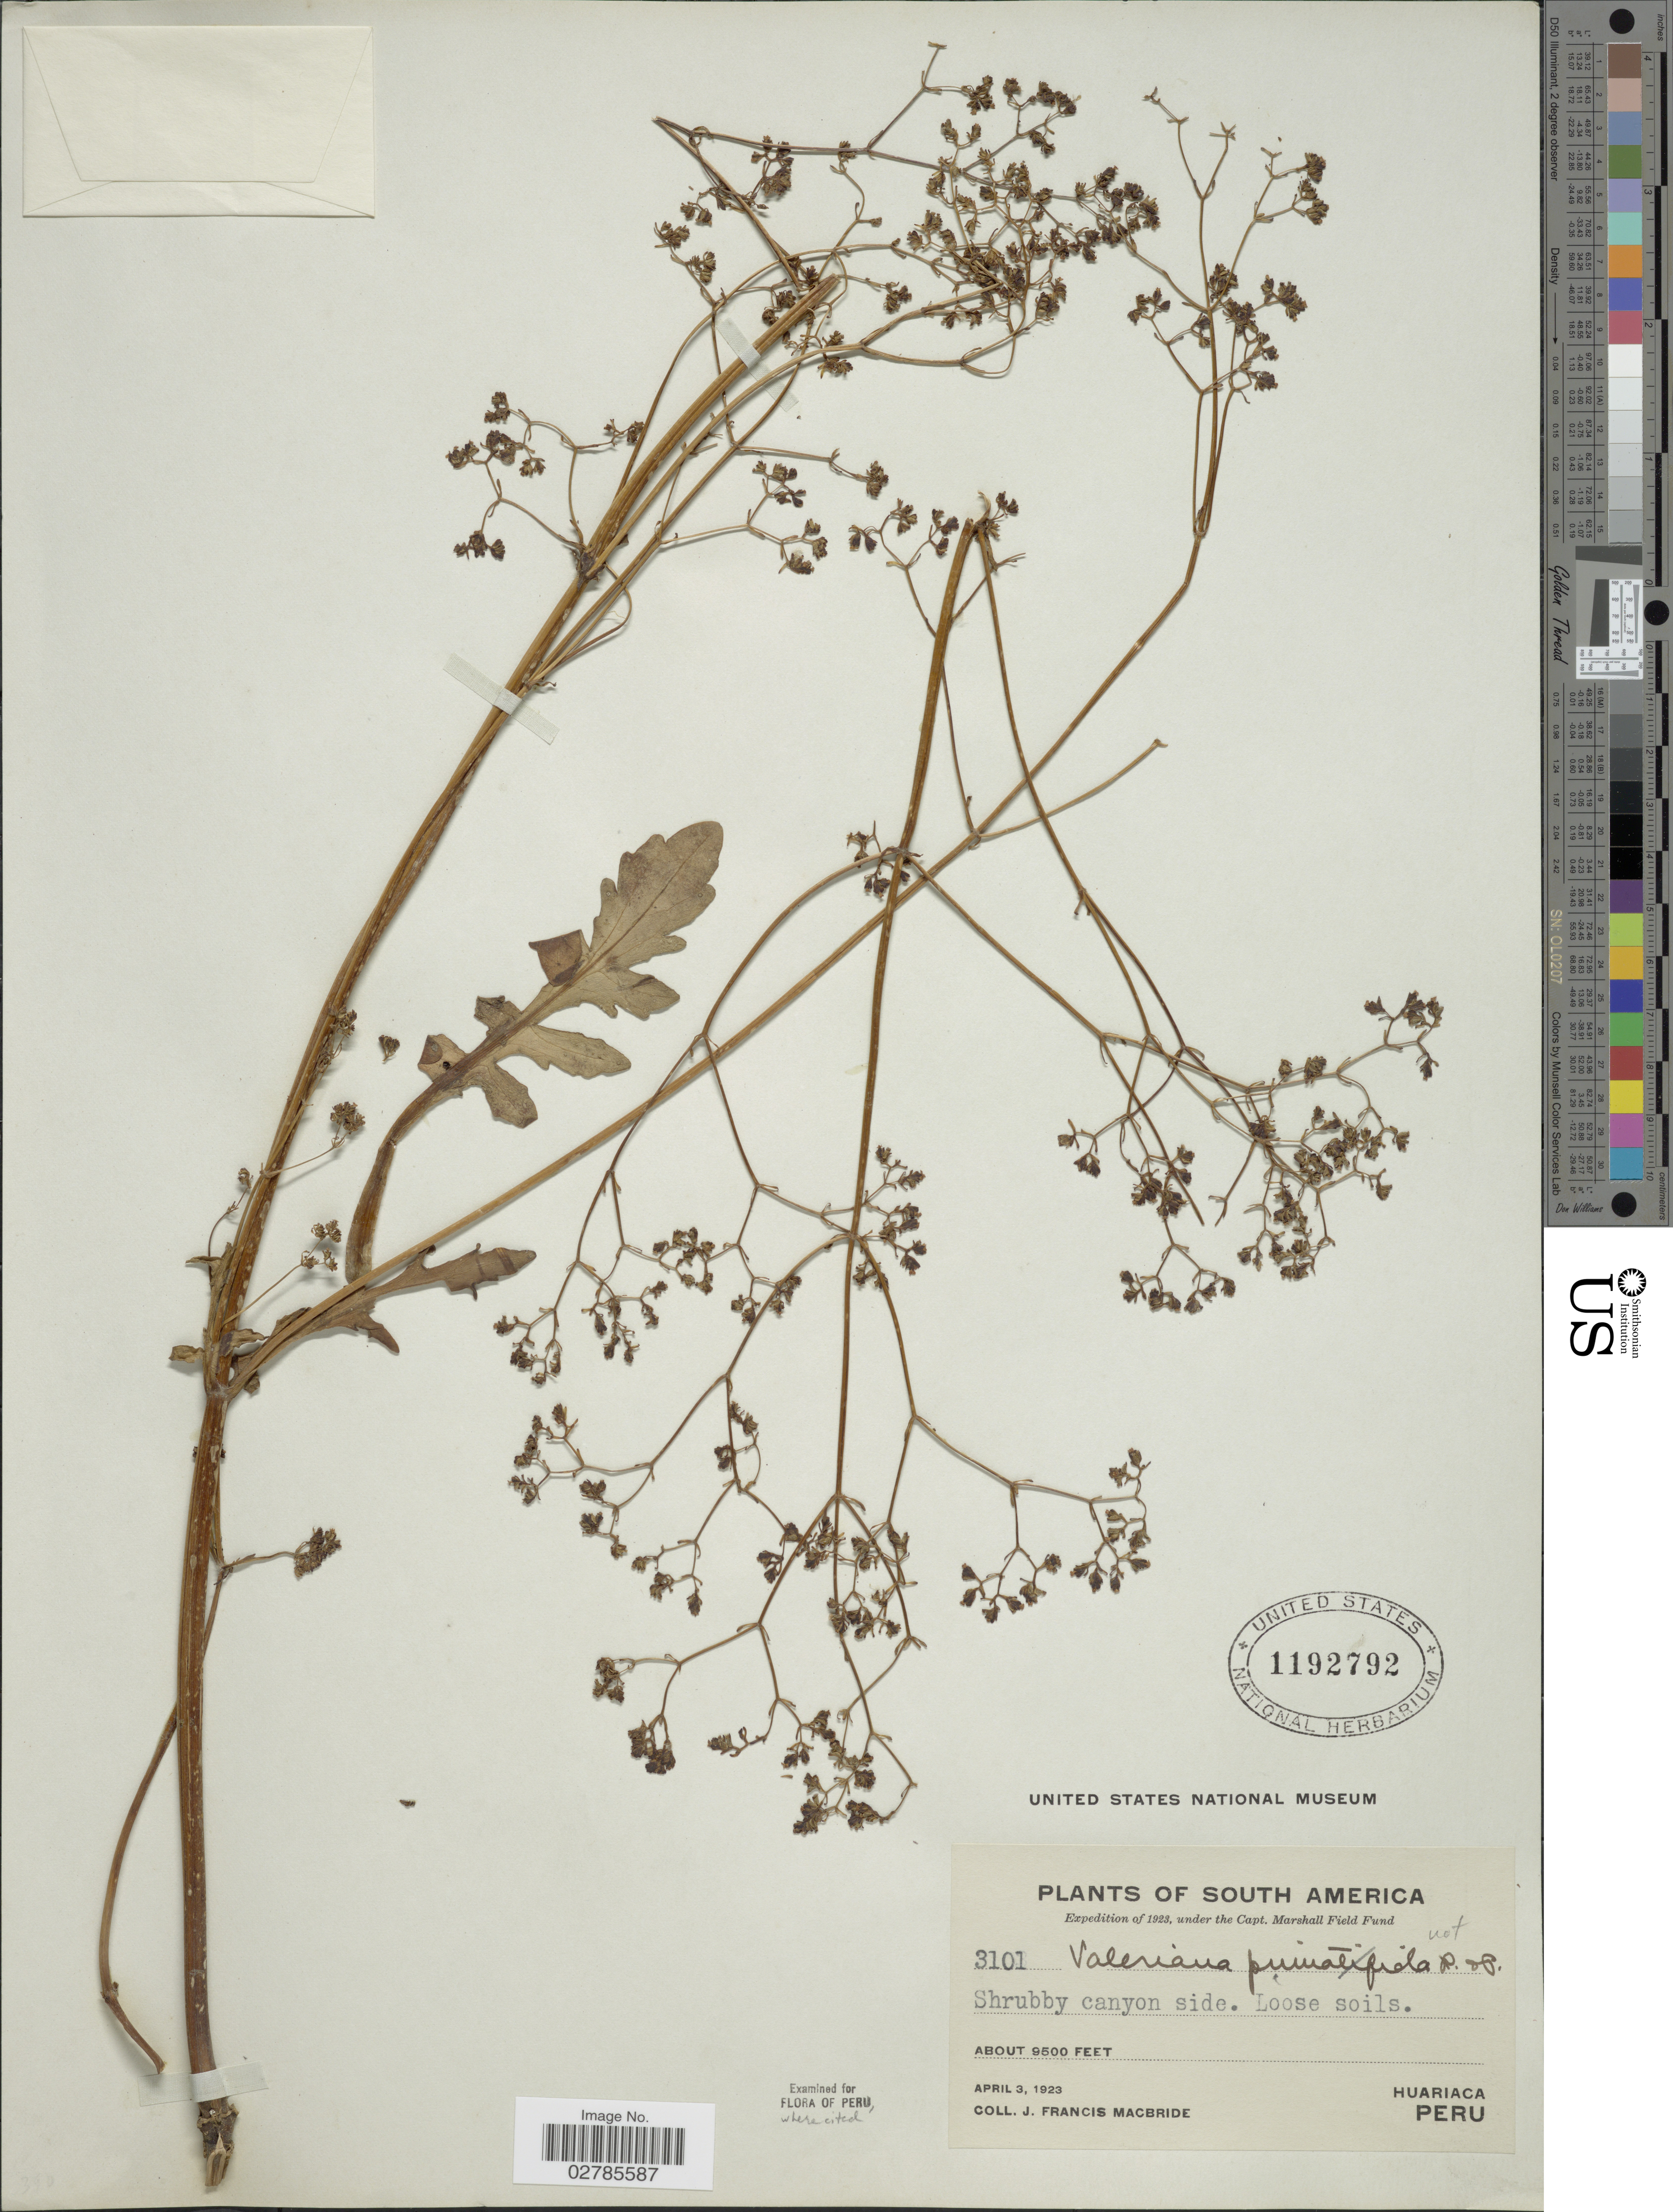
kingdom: Plantae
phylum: Tracheophyta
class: Magnoliopsida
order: Dipsacales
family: Caprifoliaceae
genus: Valeriana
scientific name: Valeriana sp.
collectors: J. F. Macbride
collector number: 3101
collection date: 1923-04-03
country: Peru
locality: Huariaca.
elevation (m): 2896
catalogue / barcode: US 1192792